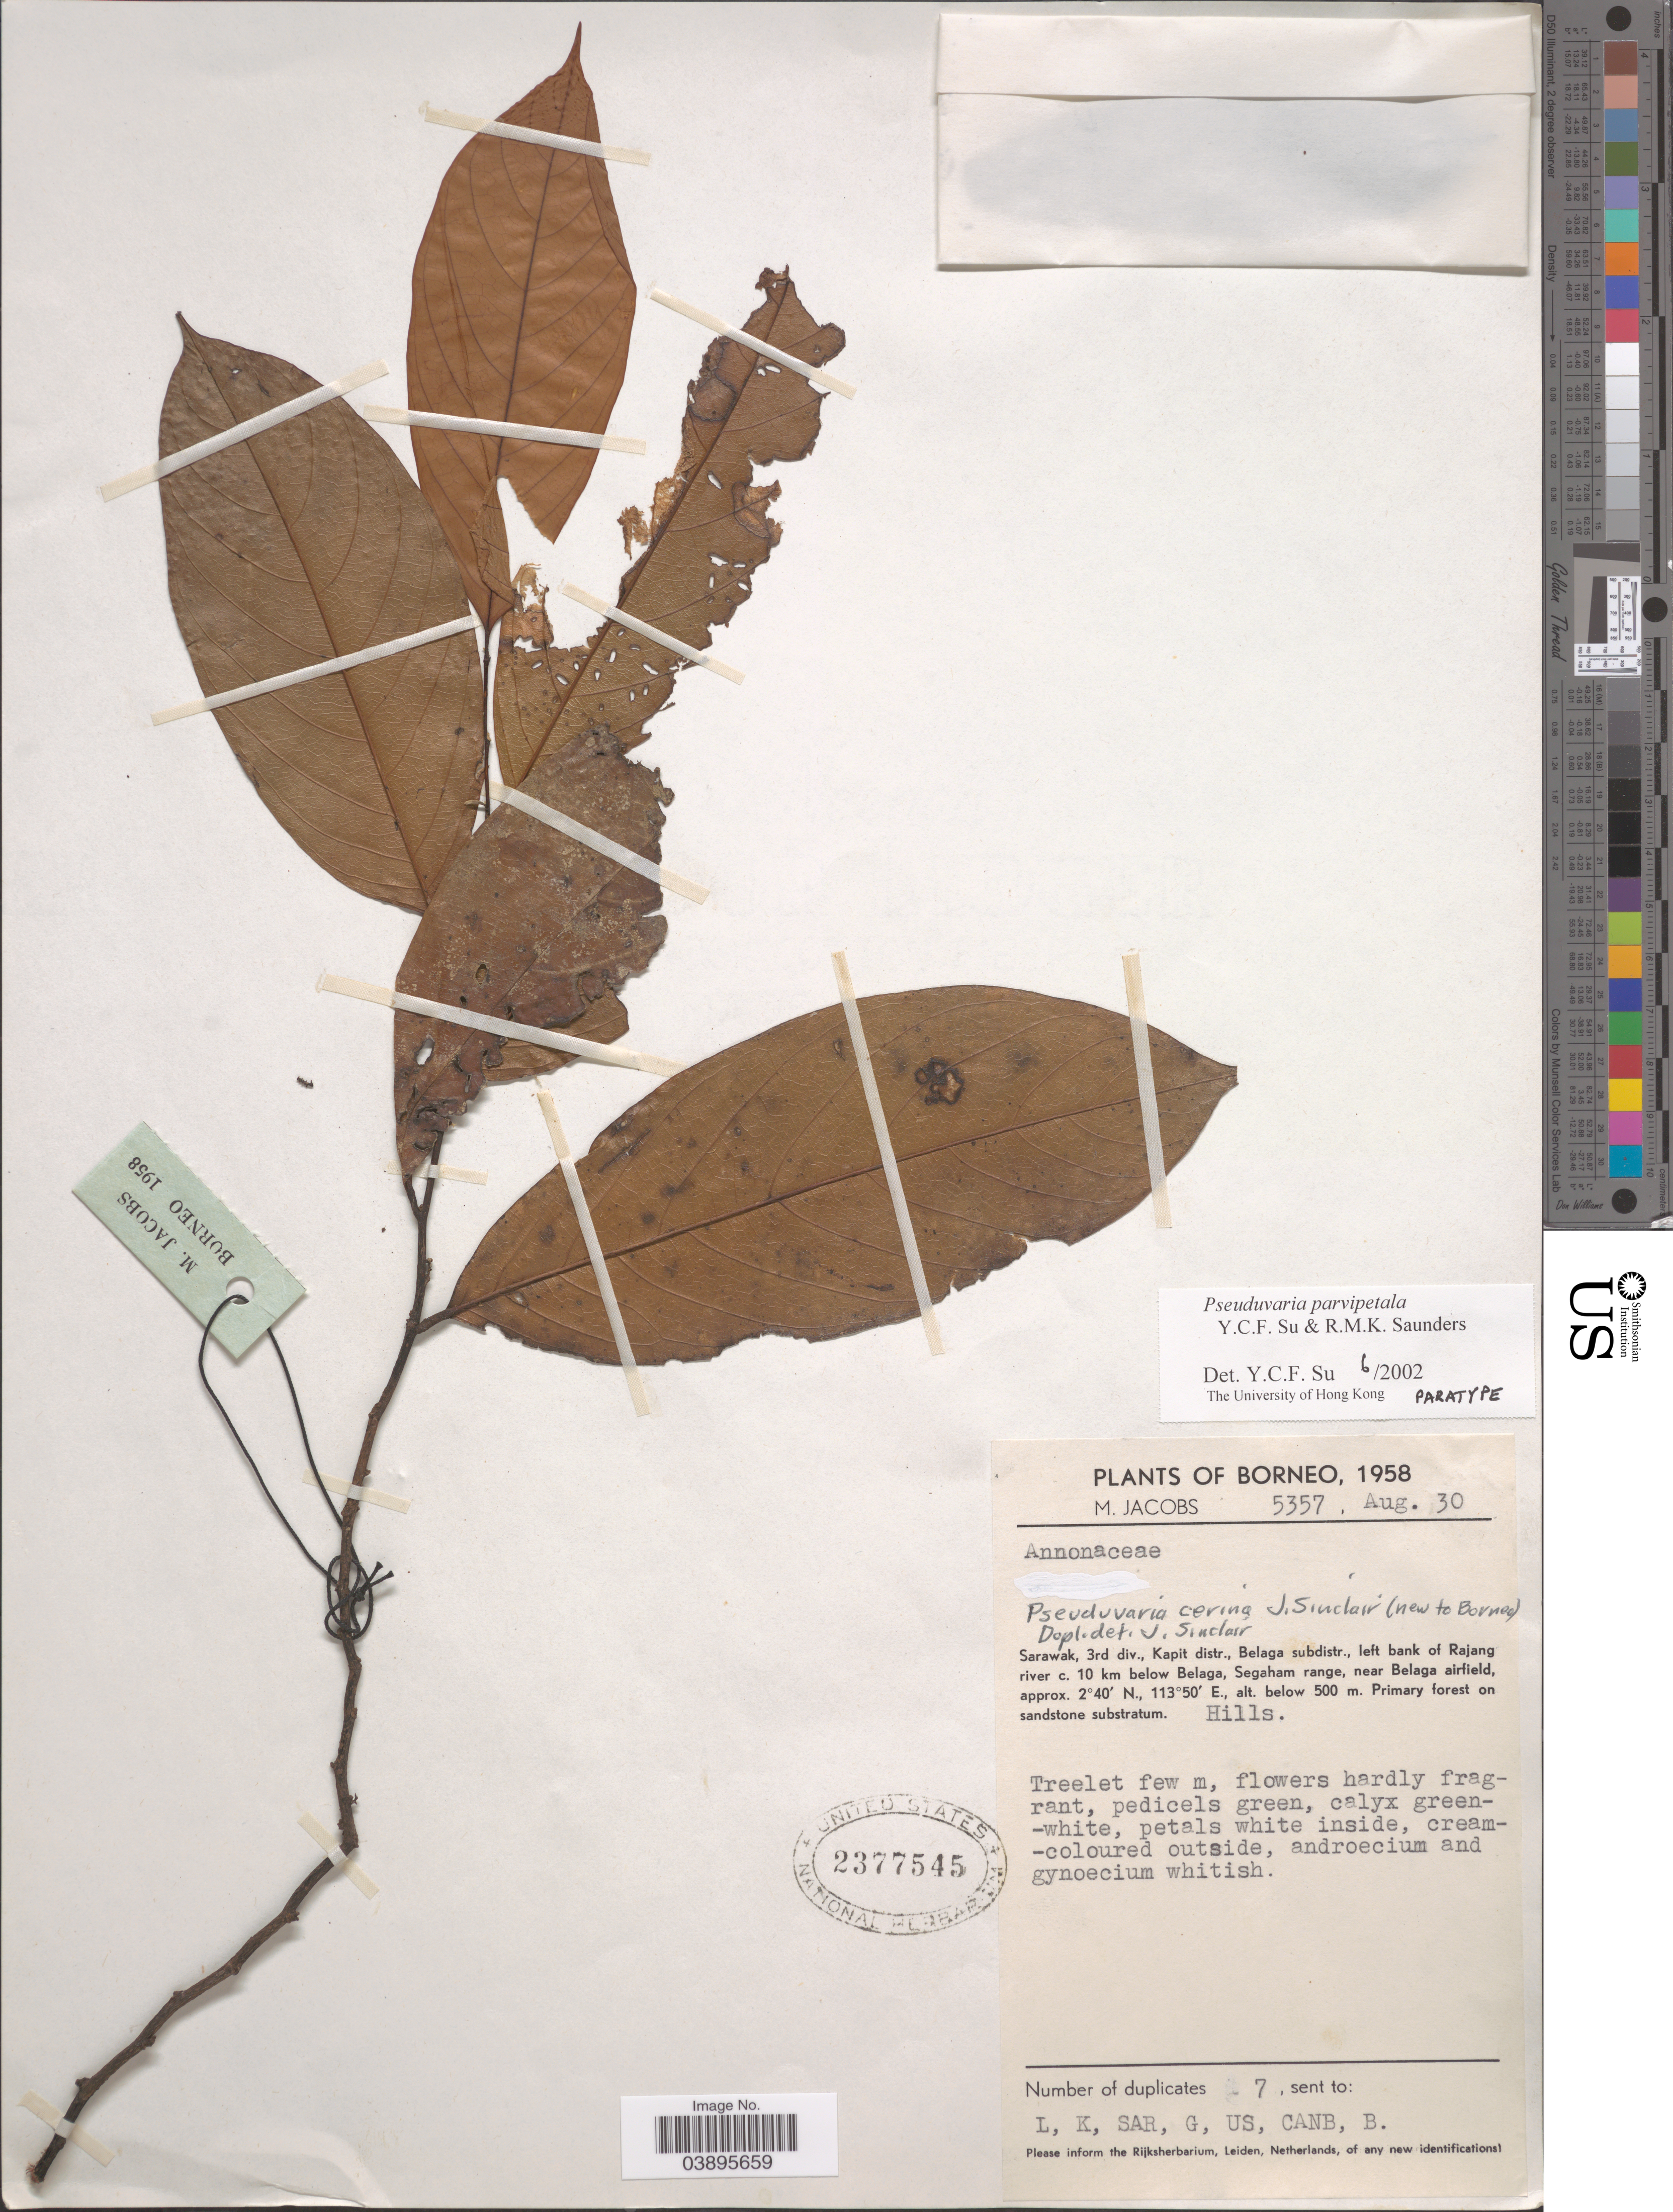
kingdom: Plantae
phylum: Tracheophyta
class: Magnoliopsida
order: Magnoliales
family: Annonaceae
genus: Pseuduvaria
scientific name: Pseuduvaria parvipetala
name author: Y.C.F. Su & R.M.K. Saunders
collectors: M. Jacobs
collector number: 5357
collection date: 1958-08-30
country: Malaysia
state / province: Sarawak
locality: Borneo. 3rd div., Kapit distr., Belaga subdistr., left bank of Rajang river c. 10 km below Belaga, Segaham range, near Belaga airfield.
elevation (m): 500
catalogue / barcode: US 2377545